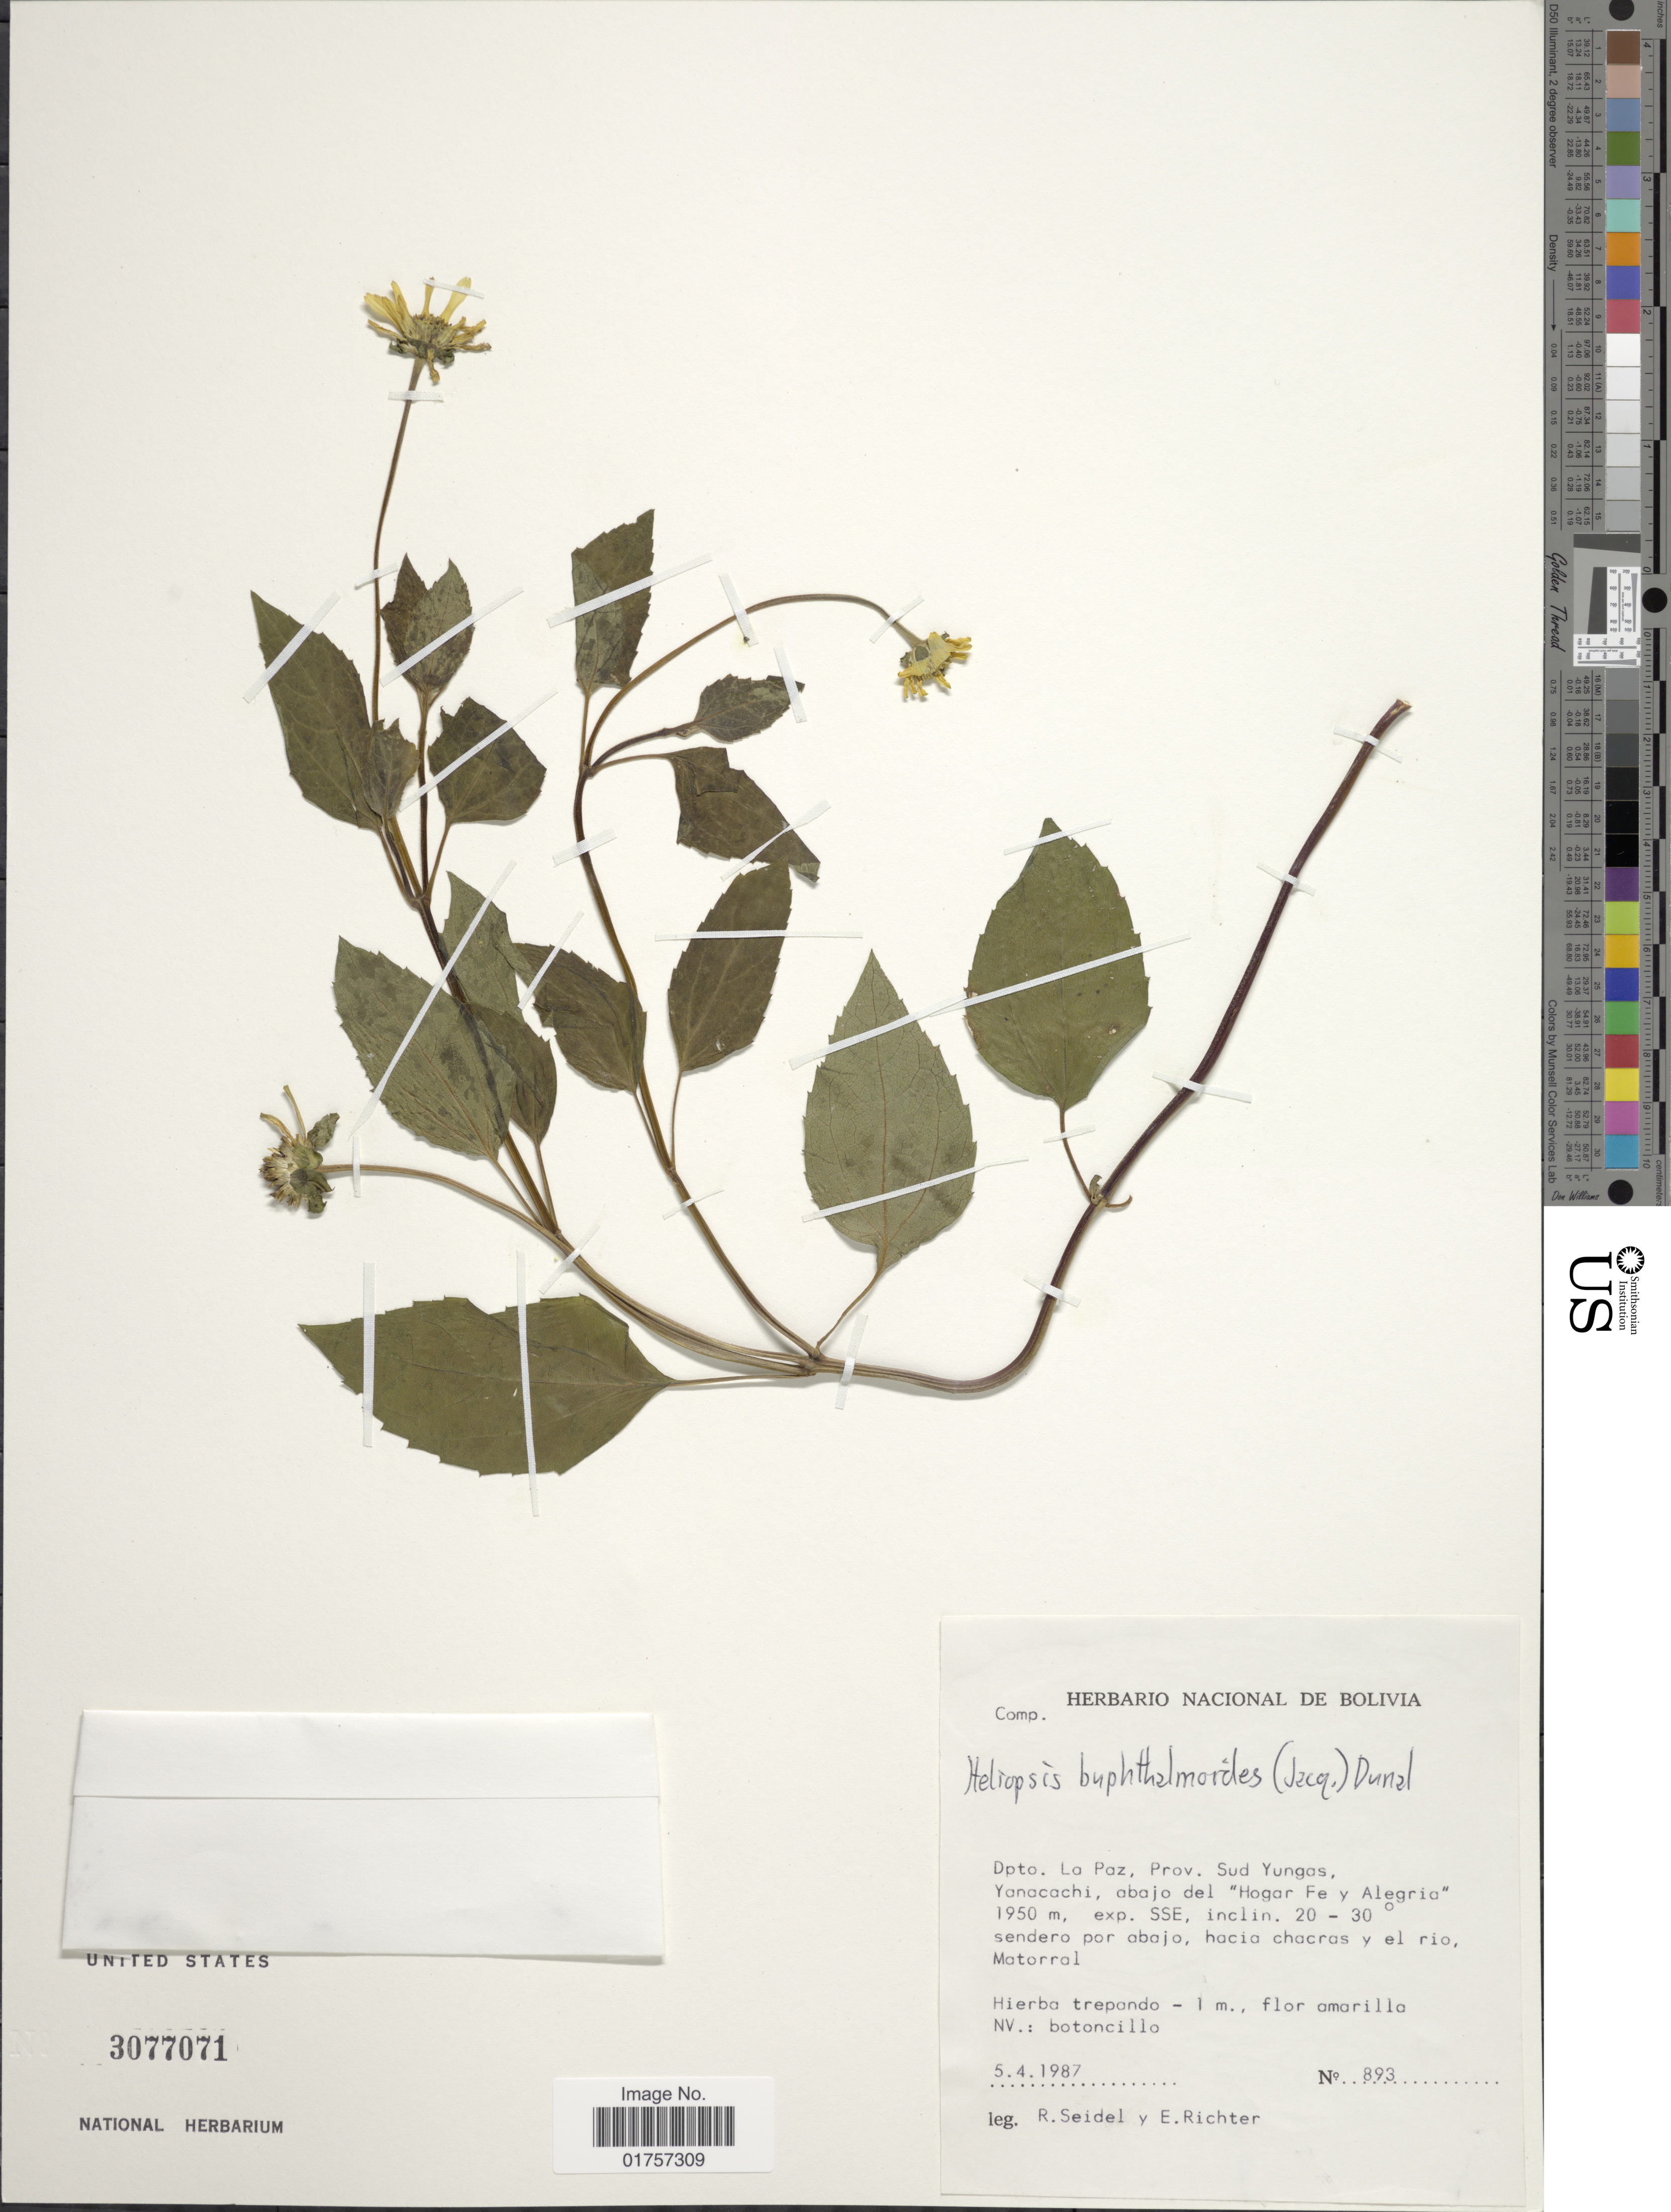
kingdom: Plantae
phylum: Tracheophyta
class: Magnoliopsida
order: Asterales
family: Asteraceae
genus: Heliopsis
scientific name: Heliopsis buphthalmoides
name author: (Jacq.) Dunal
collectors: R. Seidel & E. Richter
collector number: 893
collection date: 1987-04-05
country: Bolivia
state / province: La Paz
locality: Prov. Sud Yungas, Yanacachi, abajo del "Hogar Fe y Alegria", exp. SSE, inclin. 20 - 30° sendero por abajo, hacia chacras y el rio, Matorral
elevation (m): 1950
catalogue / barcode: US 3077071